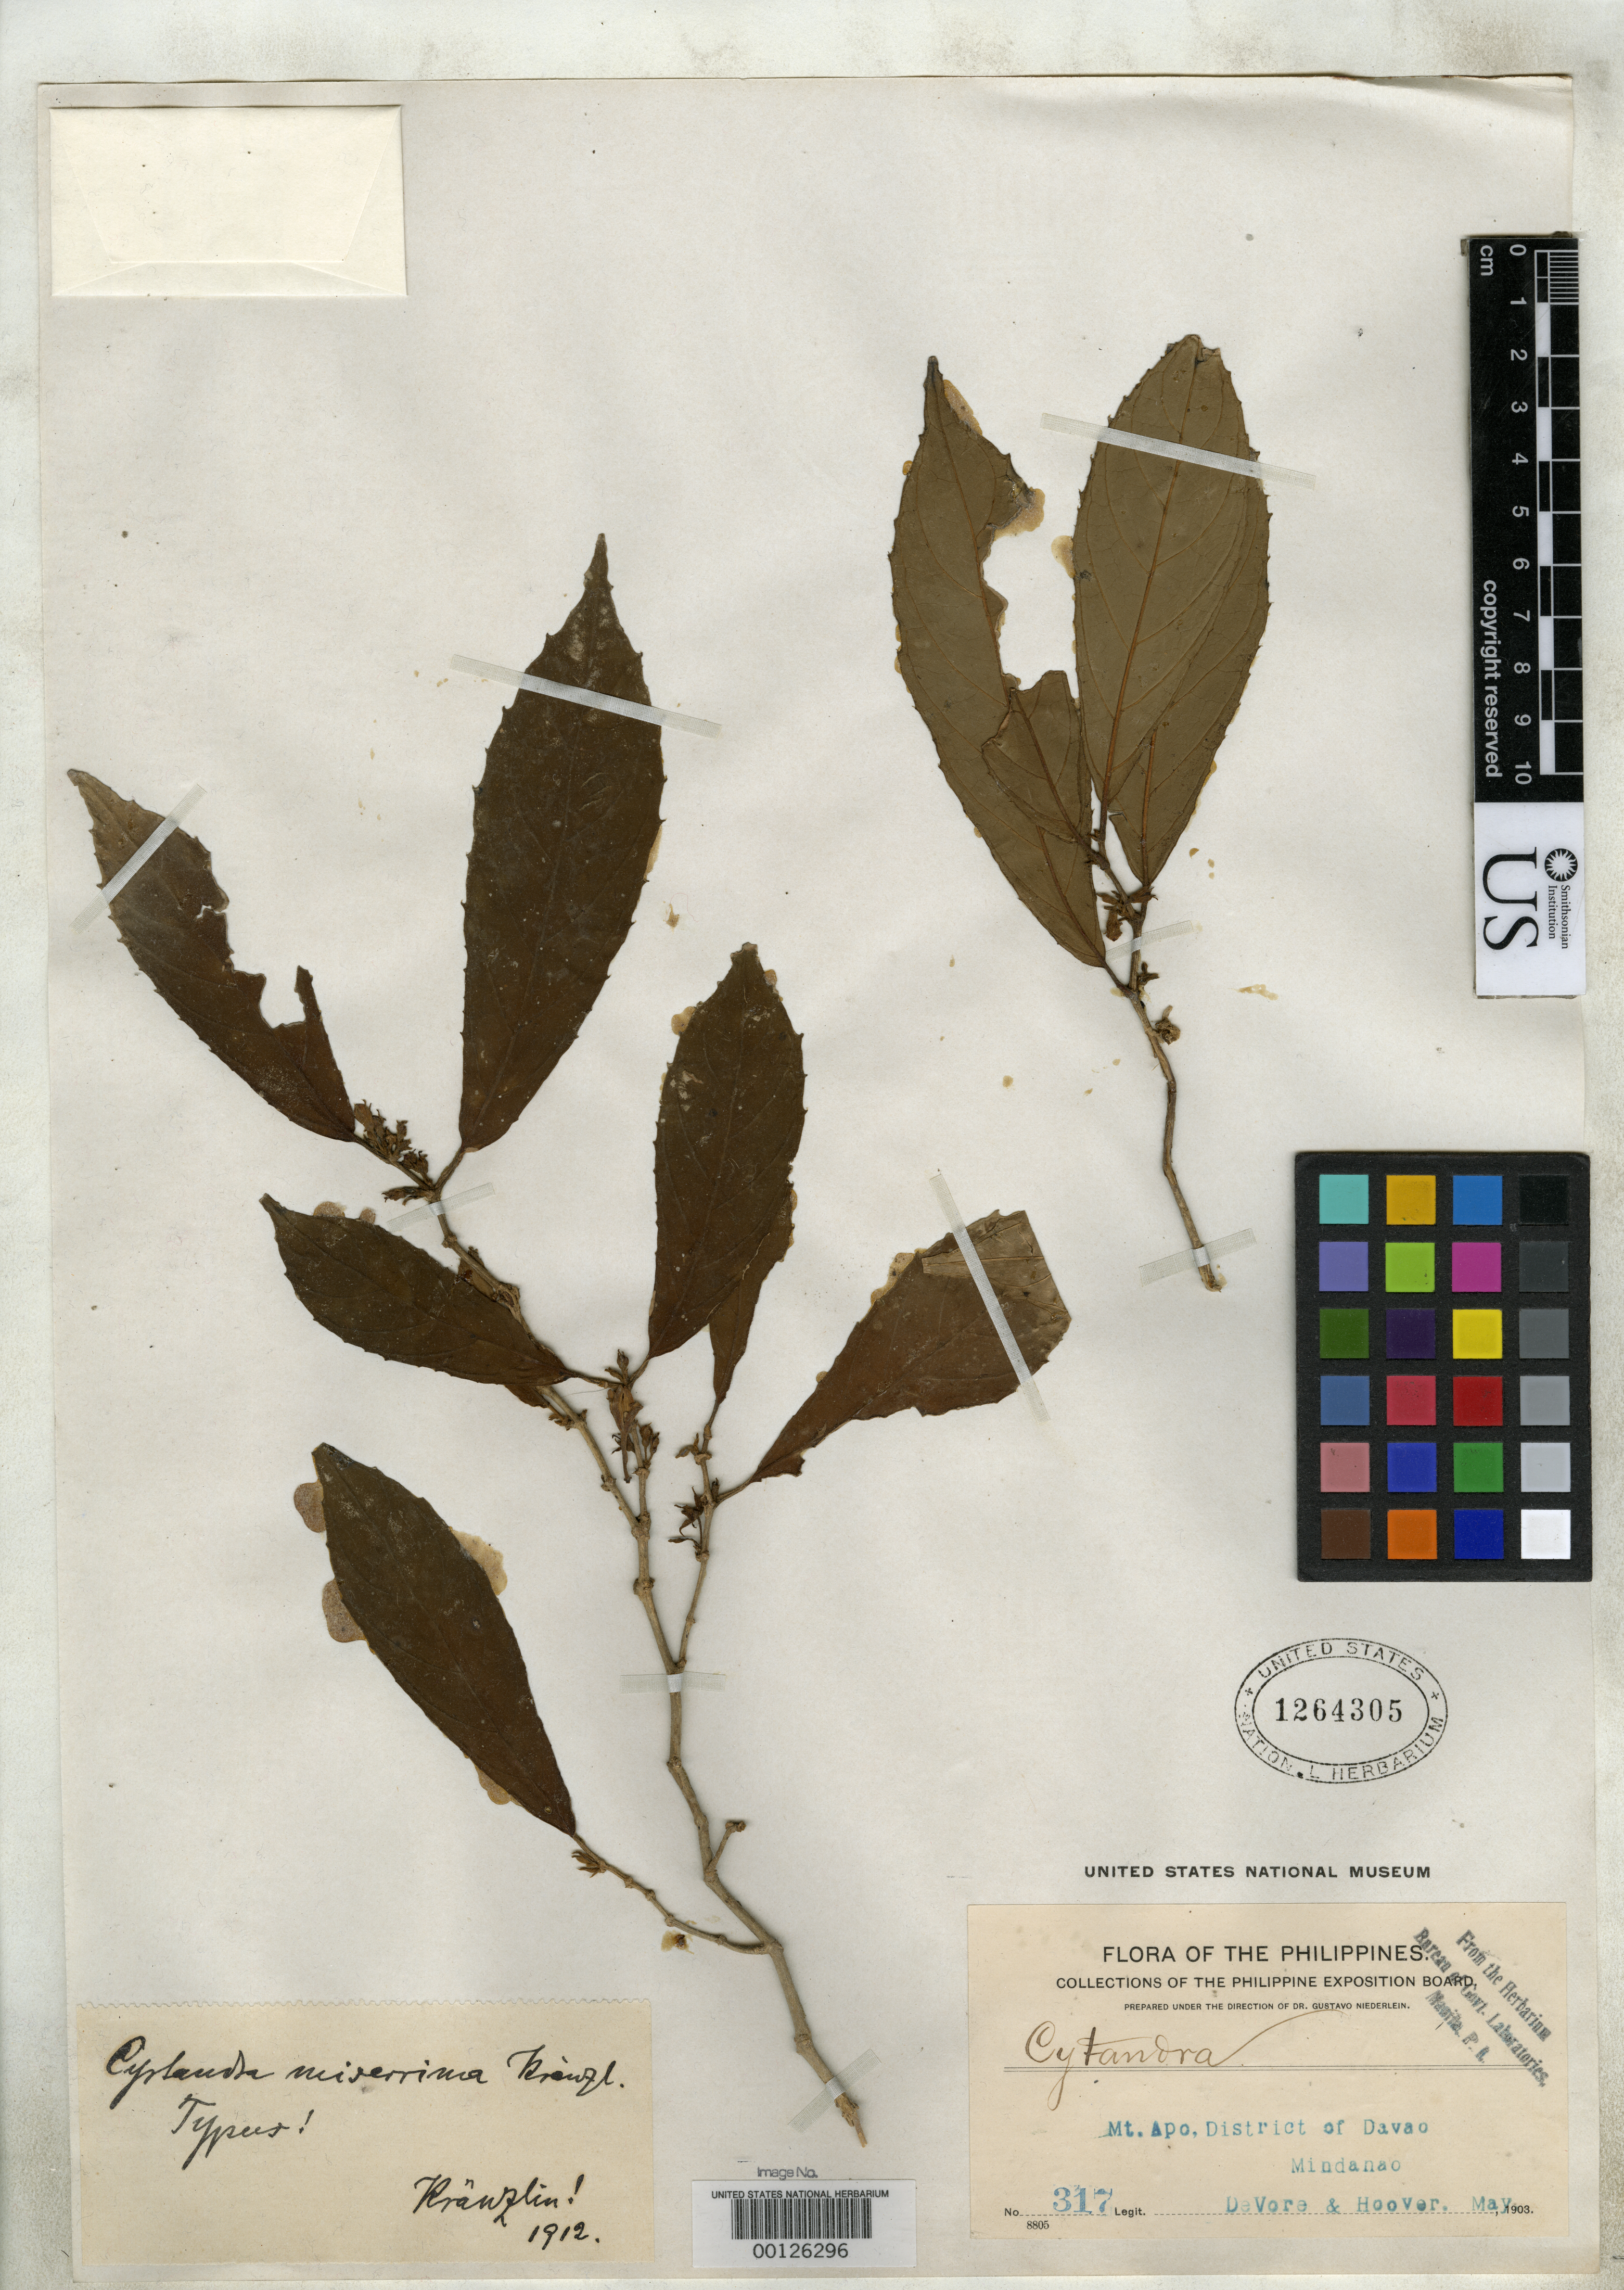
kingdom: Plantae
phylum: Tracheophyta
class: Magnoliopsida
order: Lamiales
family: Gesneriaceae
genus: Cyrtandra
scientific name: Cyrtandra miserrima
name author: Kraenzl.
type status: Lectotype; Type Collection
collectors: B. F. DeVore & C. L. Hoover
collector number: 317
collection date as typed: May 1903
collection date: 1903-05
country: Philippines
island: Mindanao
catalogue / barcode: US 1264305